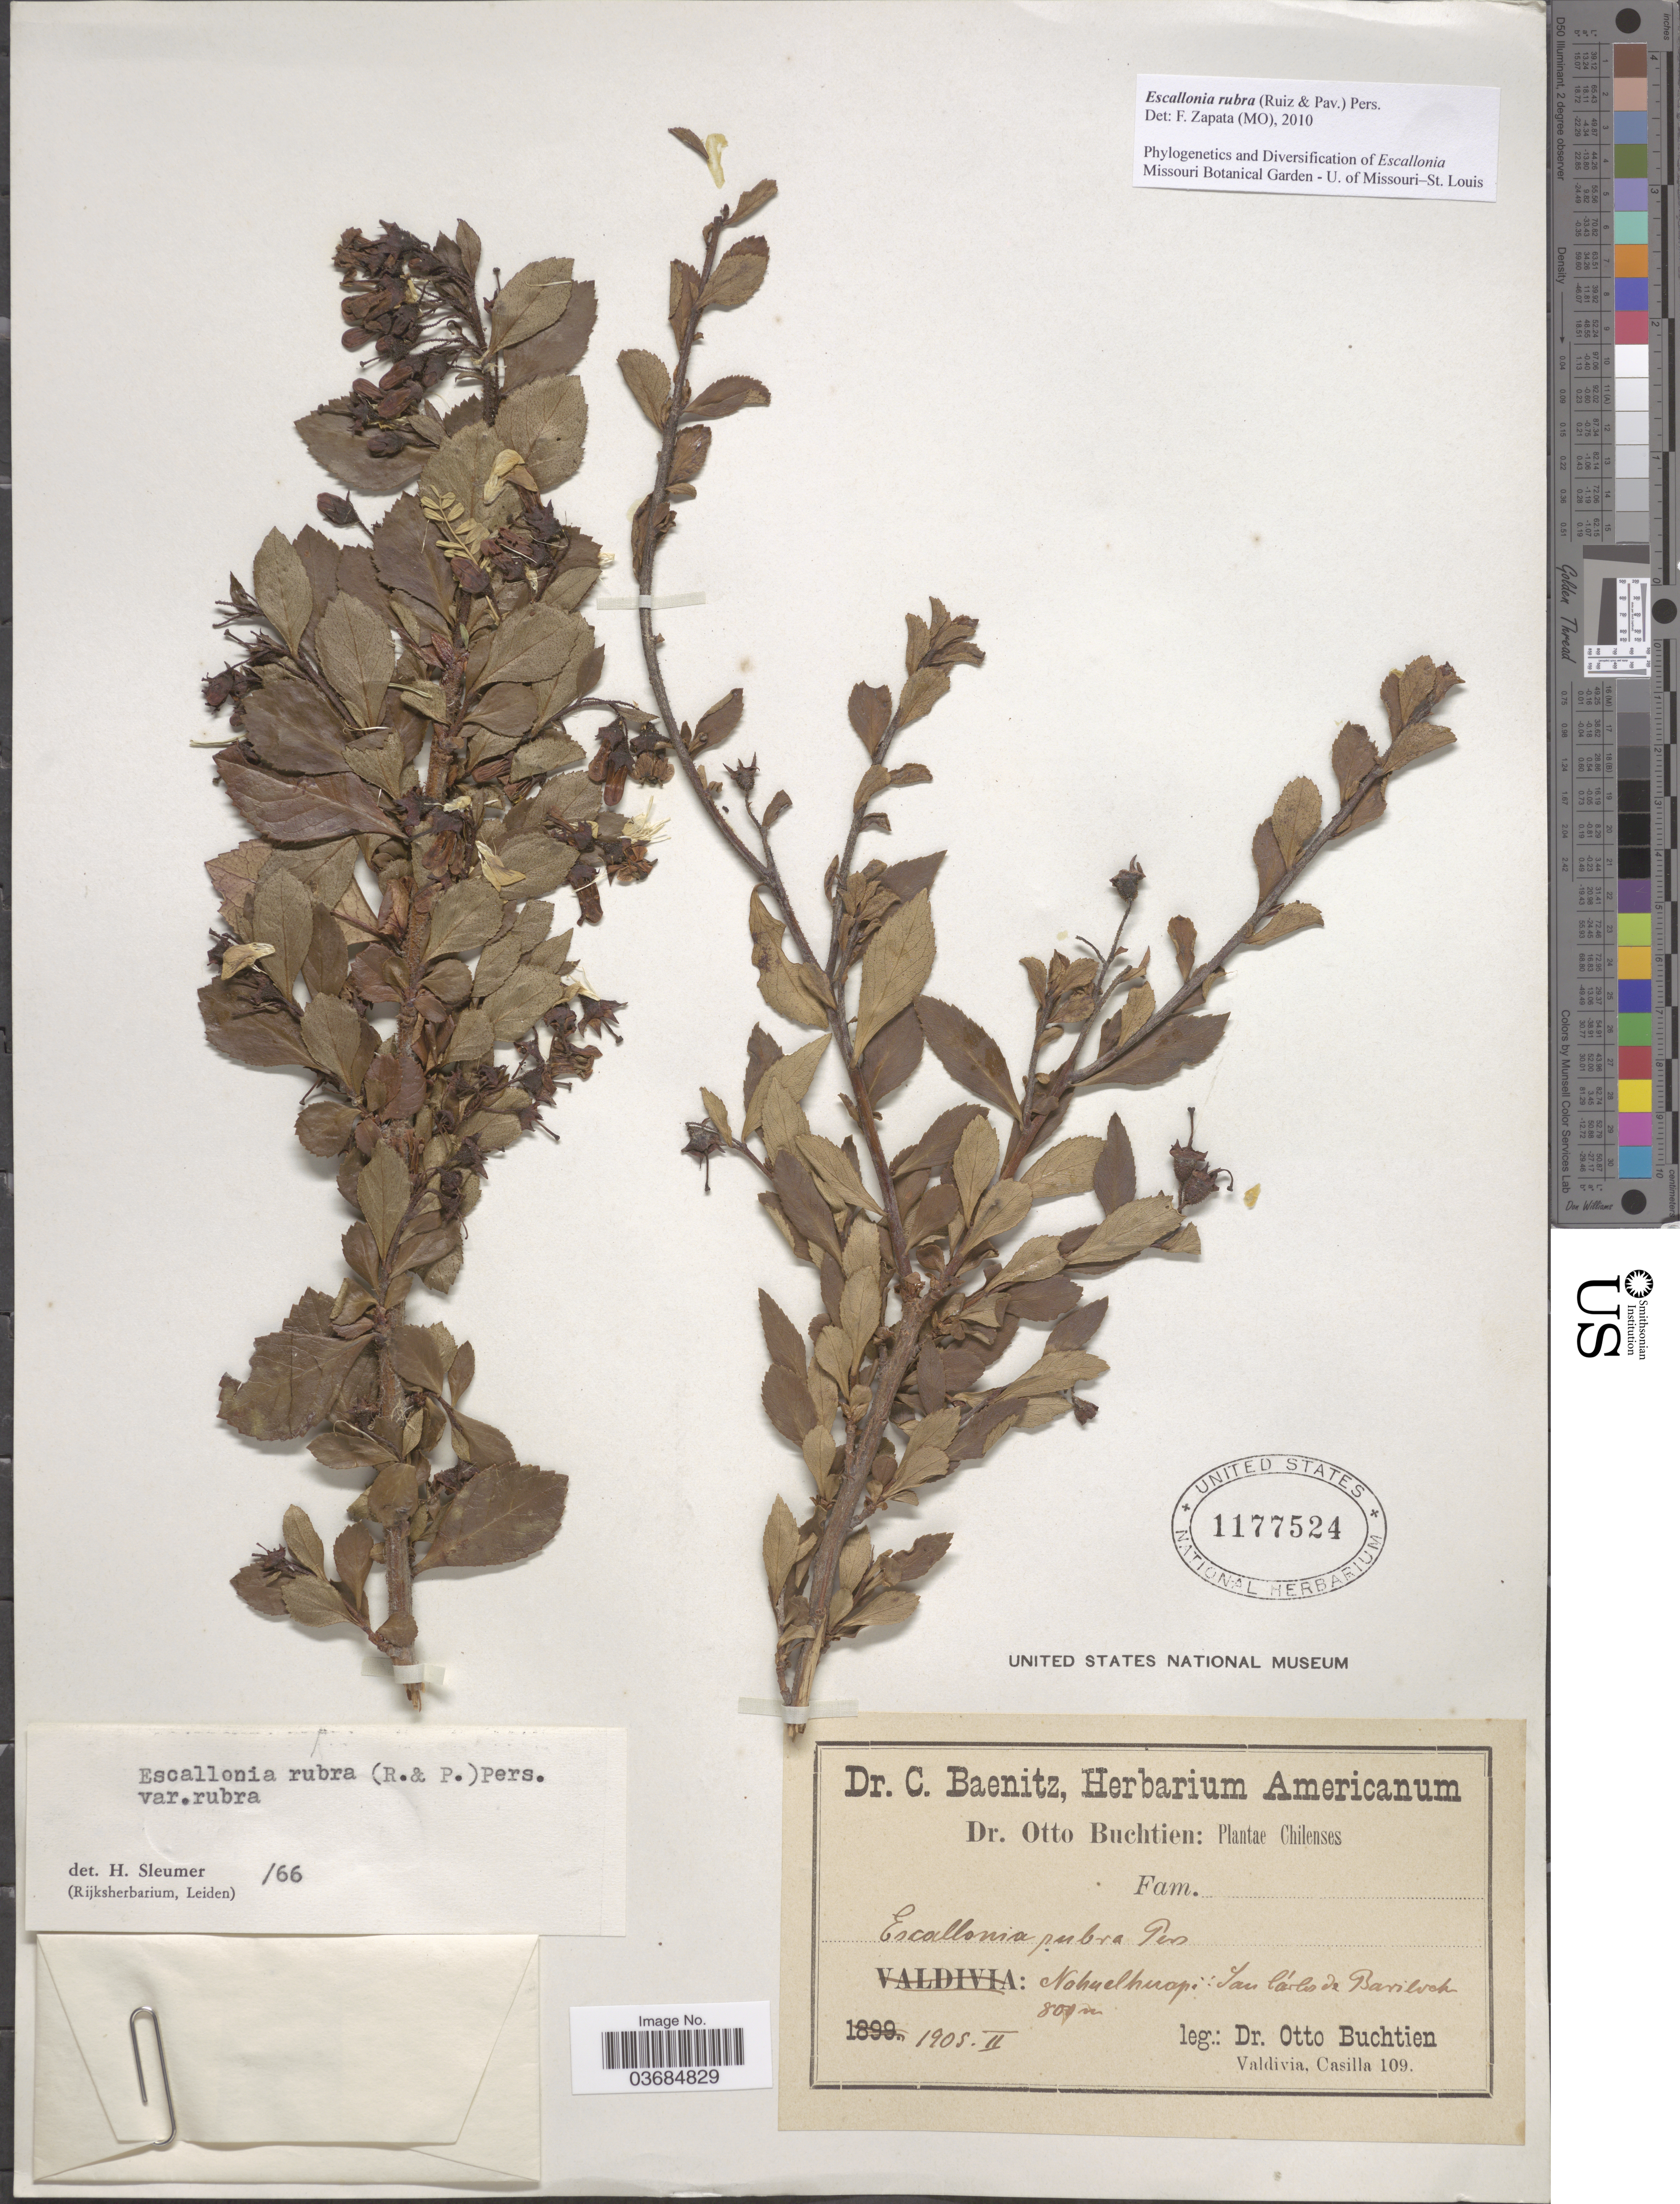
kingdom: Plantae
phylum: Tracheophyta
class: Magnoliopsida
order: Escalloniales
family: Escalloniaceae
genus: Escallonia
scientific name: Escallonia rubra var. rubra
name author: (Ruiz & Pav.) Pers.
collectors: O. Buchtien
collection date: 1905-02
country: Chile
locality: Nahuelhuapi: San Cárlos de Bariloche.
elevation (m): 800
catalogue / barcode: US 1177524